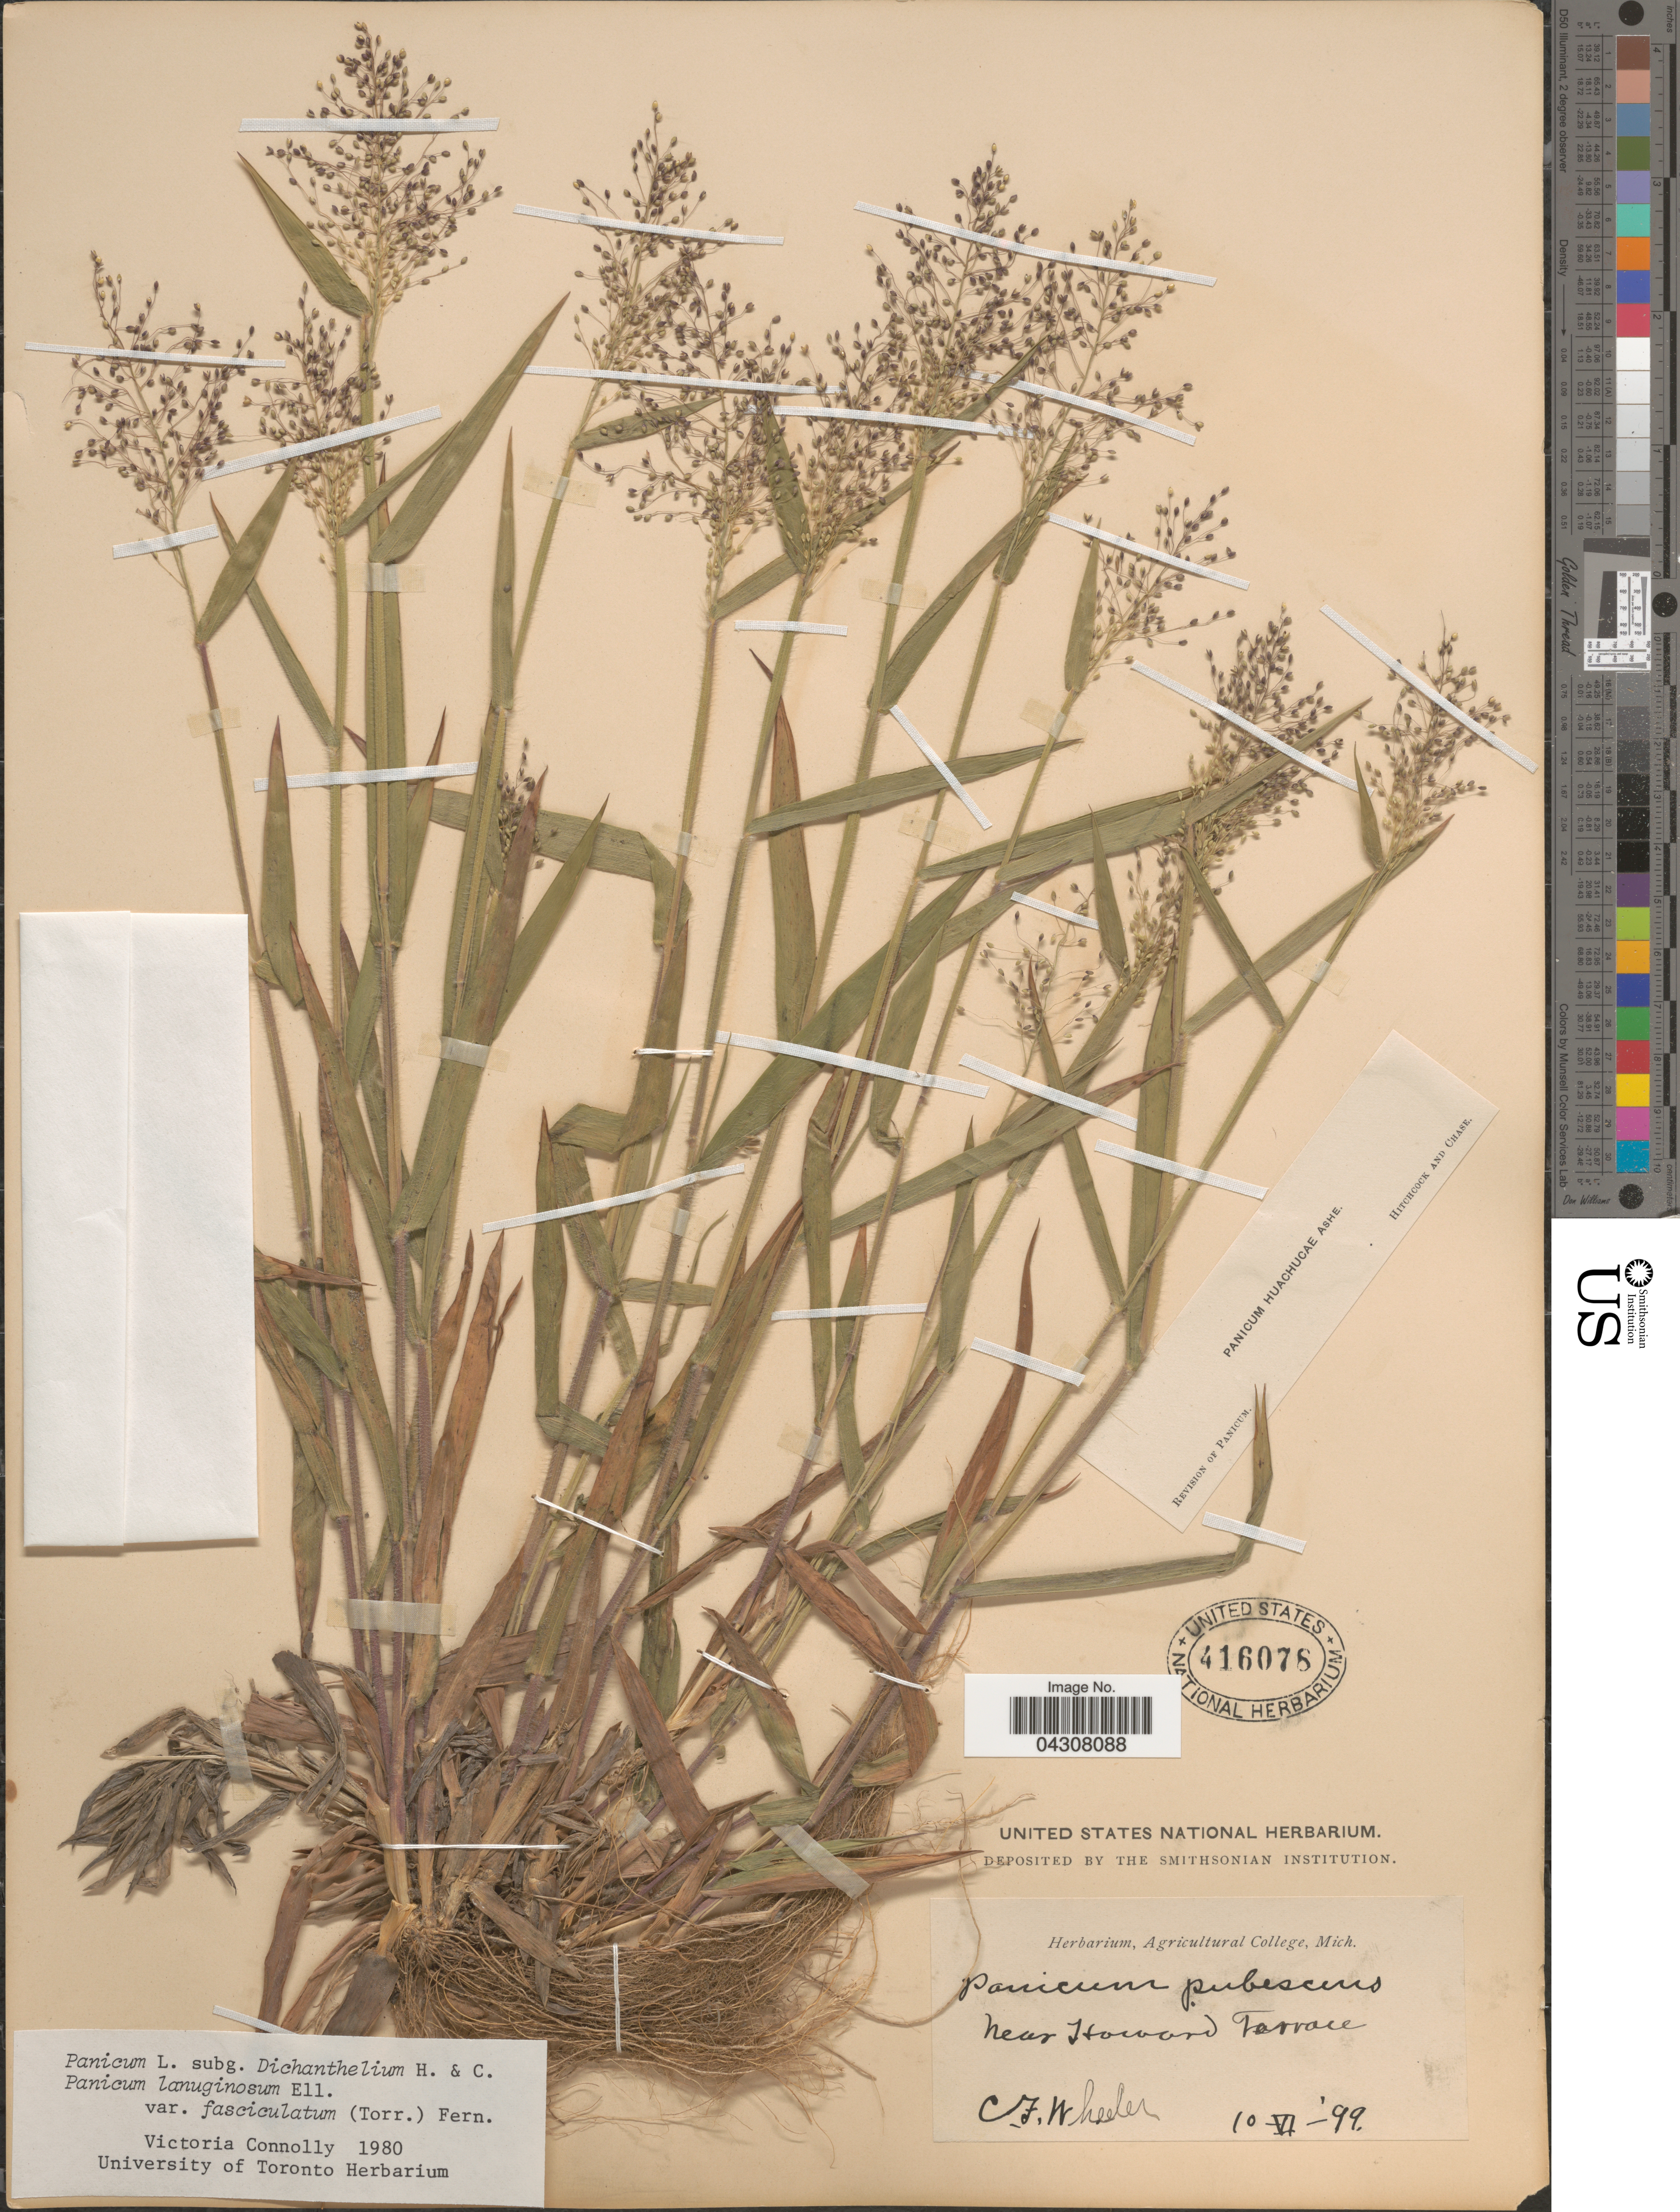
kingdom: Plantae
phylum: Tracheophyta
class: Liliopsida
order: Poales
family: Poaceae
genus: Dichanthelium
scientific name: Dichanthelium acuminatum var. acuminatum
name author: (Sw.) Gould & C.A. Clark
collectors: C. Wheeler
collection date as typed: Transcribed d/m/y: 10/6/99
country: United States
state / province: Michigan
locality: Near Howard Terrace.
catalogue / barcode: US 416078